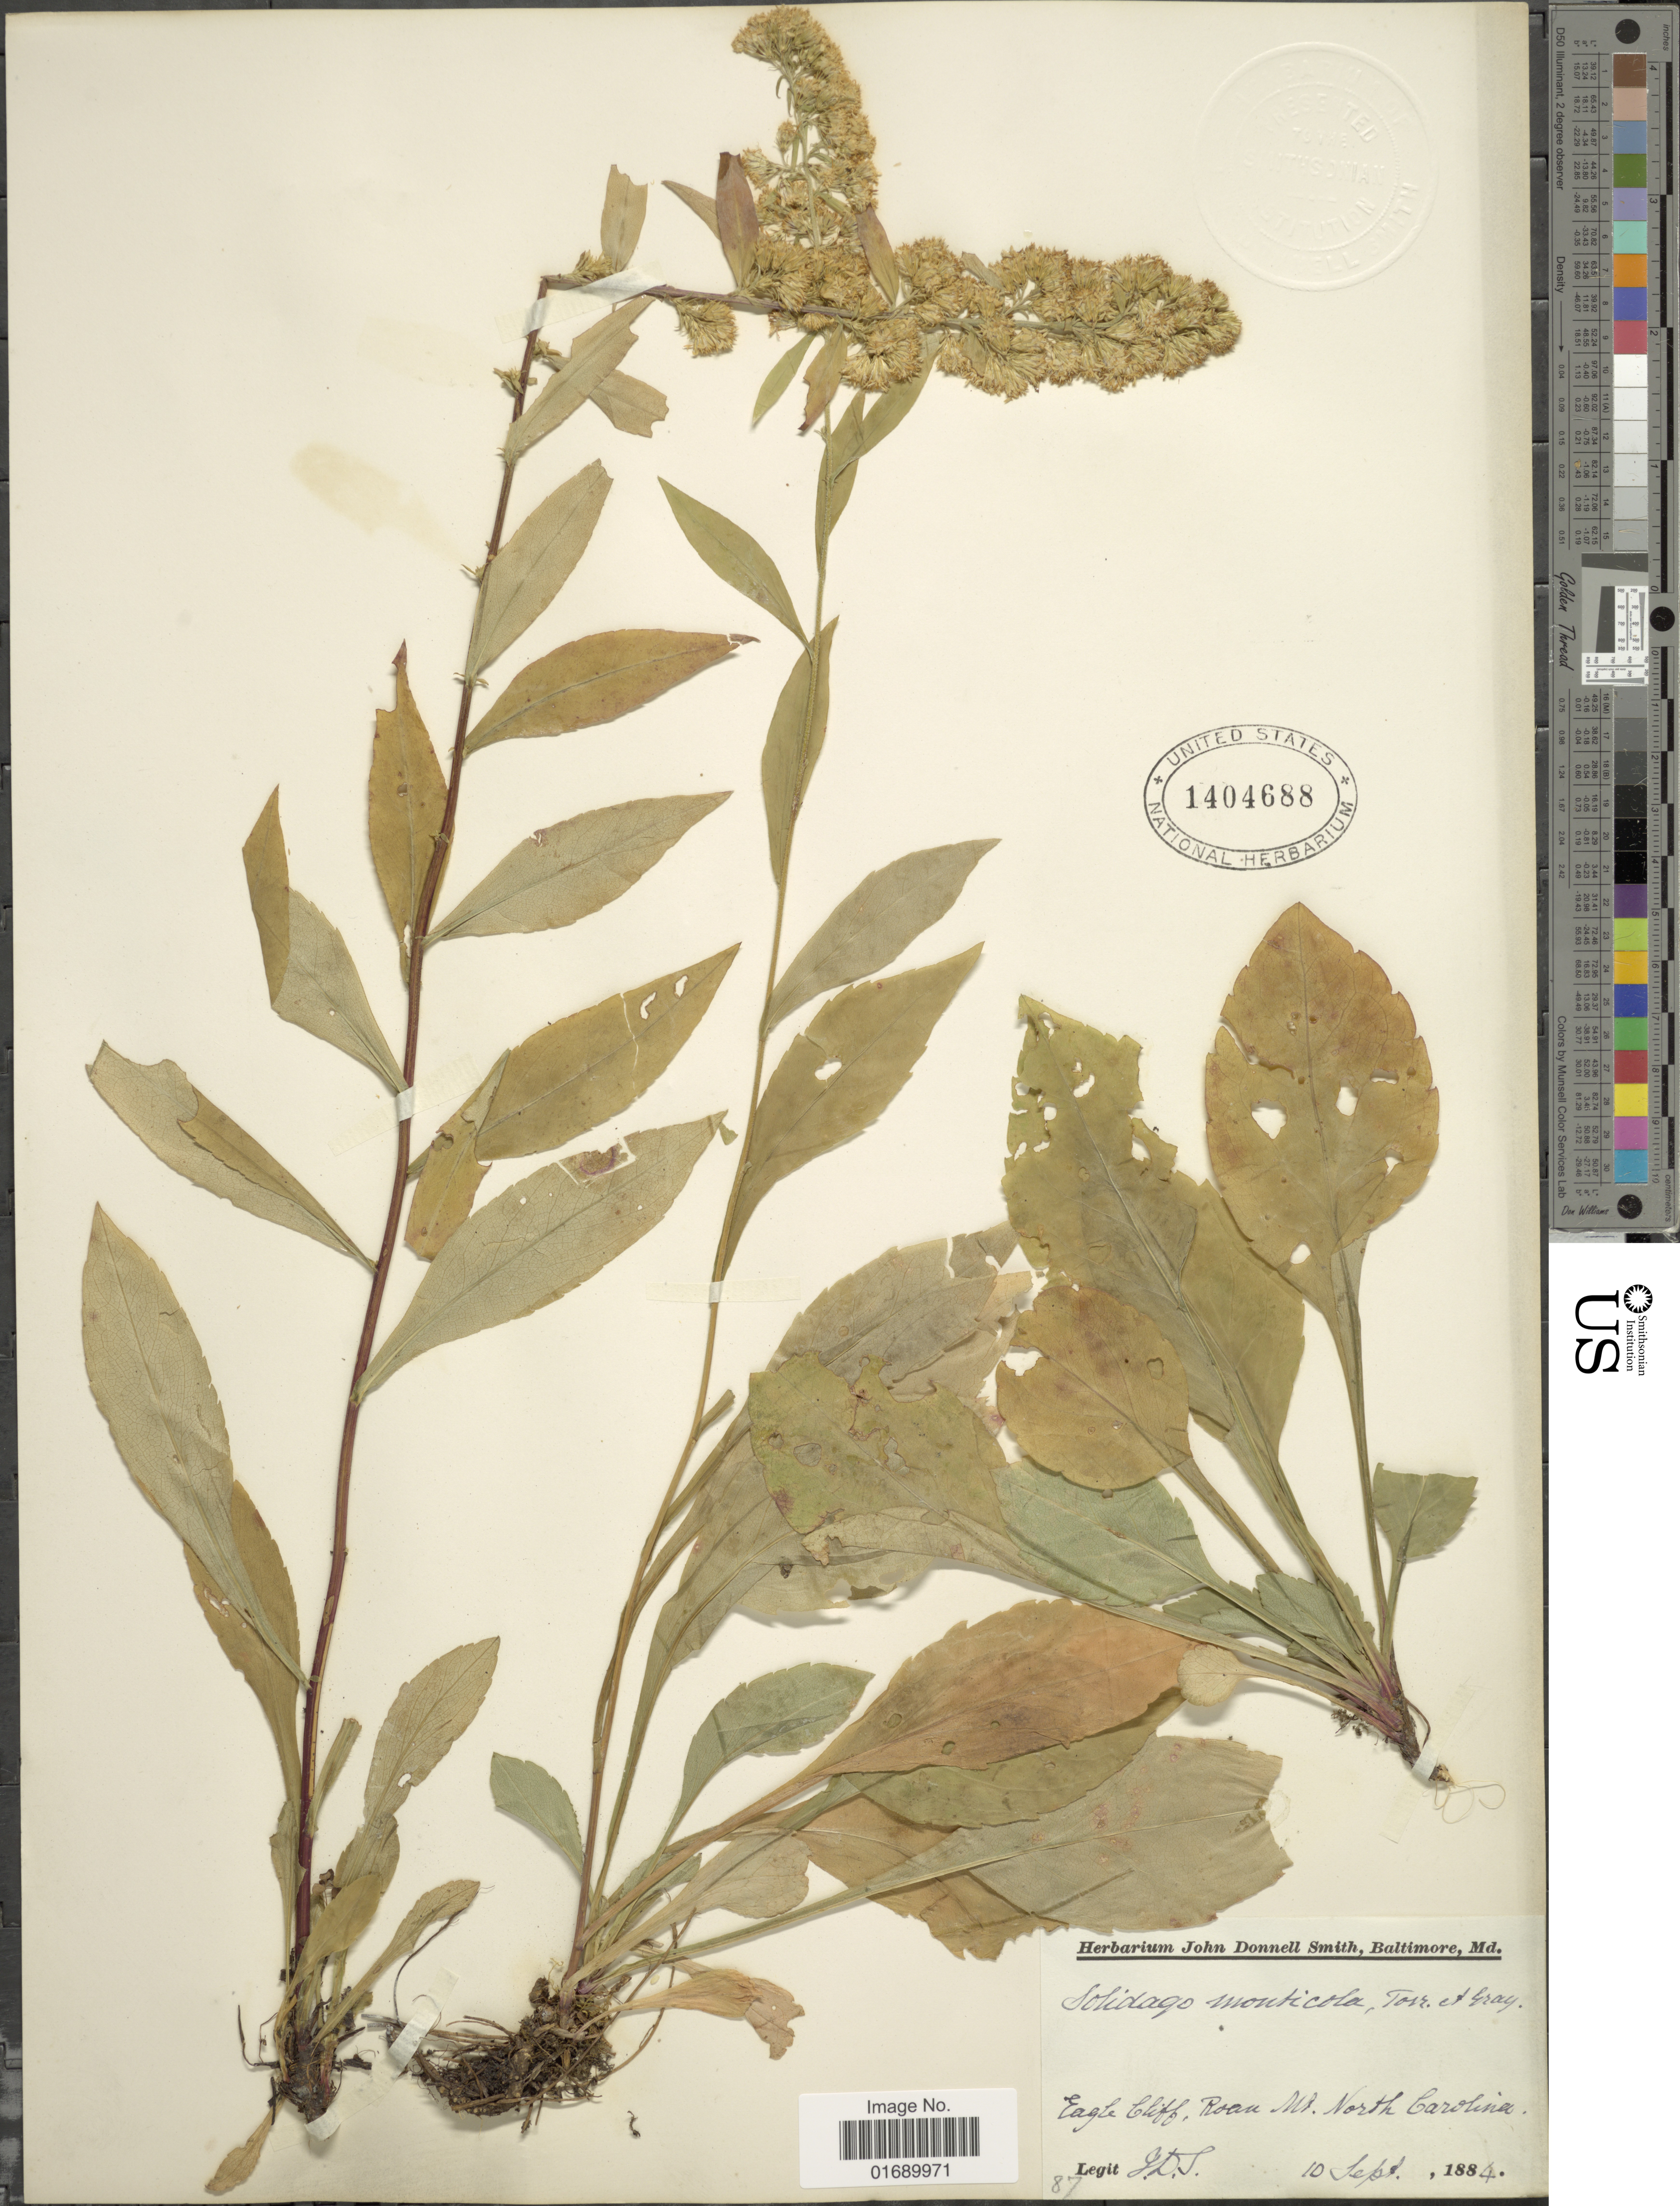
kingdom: Plantae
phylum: Tracheophyta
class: Magnoliopsida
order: Asterales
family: Asteraceae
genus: Solidago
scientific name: Solidago roanensis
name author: Porter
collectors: J. Donnell Smith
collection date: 1884-09-10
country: United States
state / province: North Carolina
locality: Eagle Cliff, Roan Mt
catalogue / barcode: US 1404688